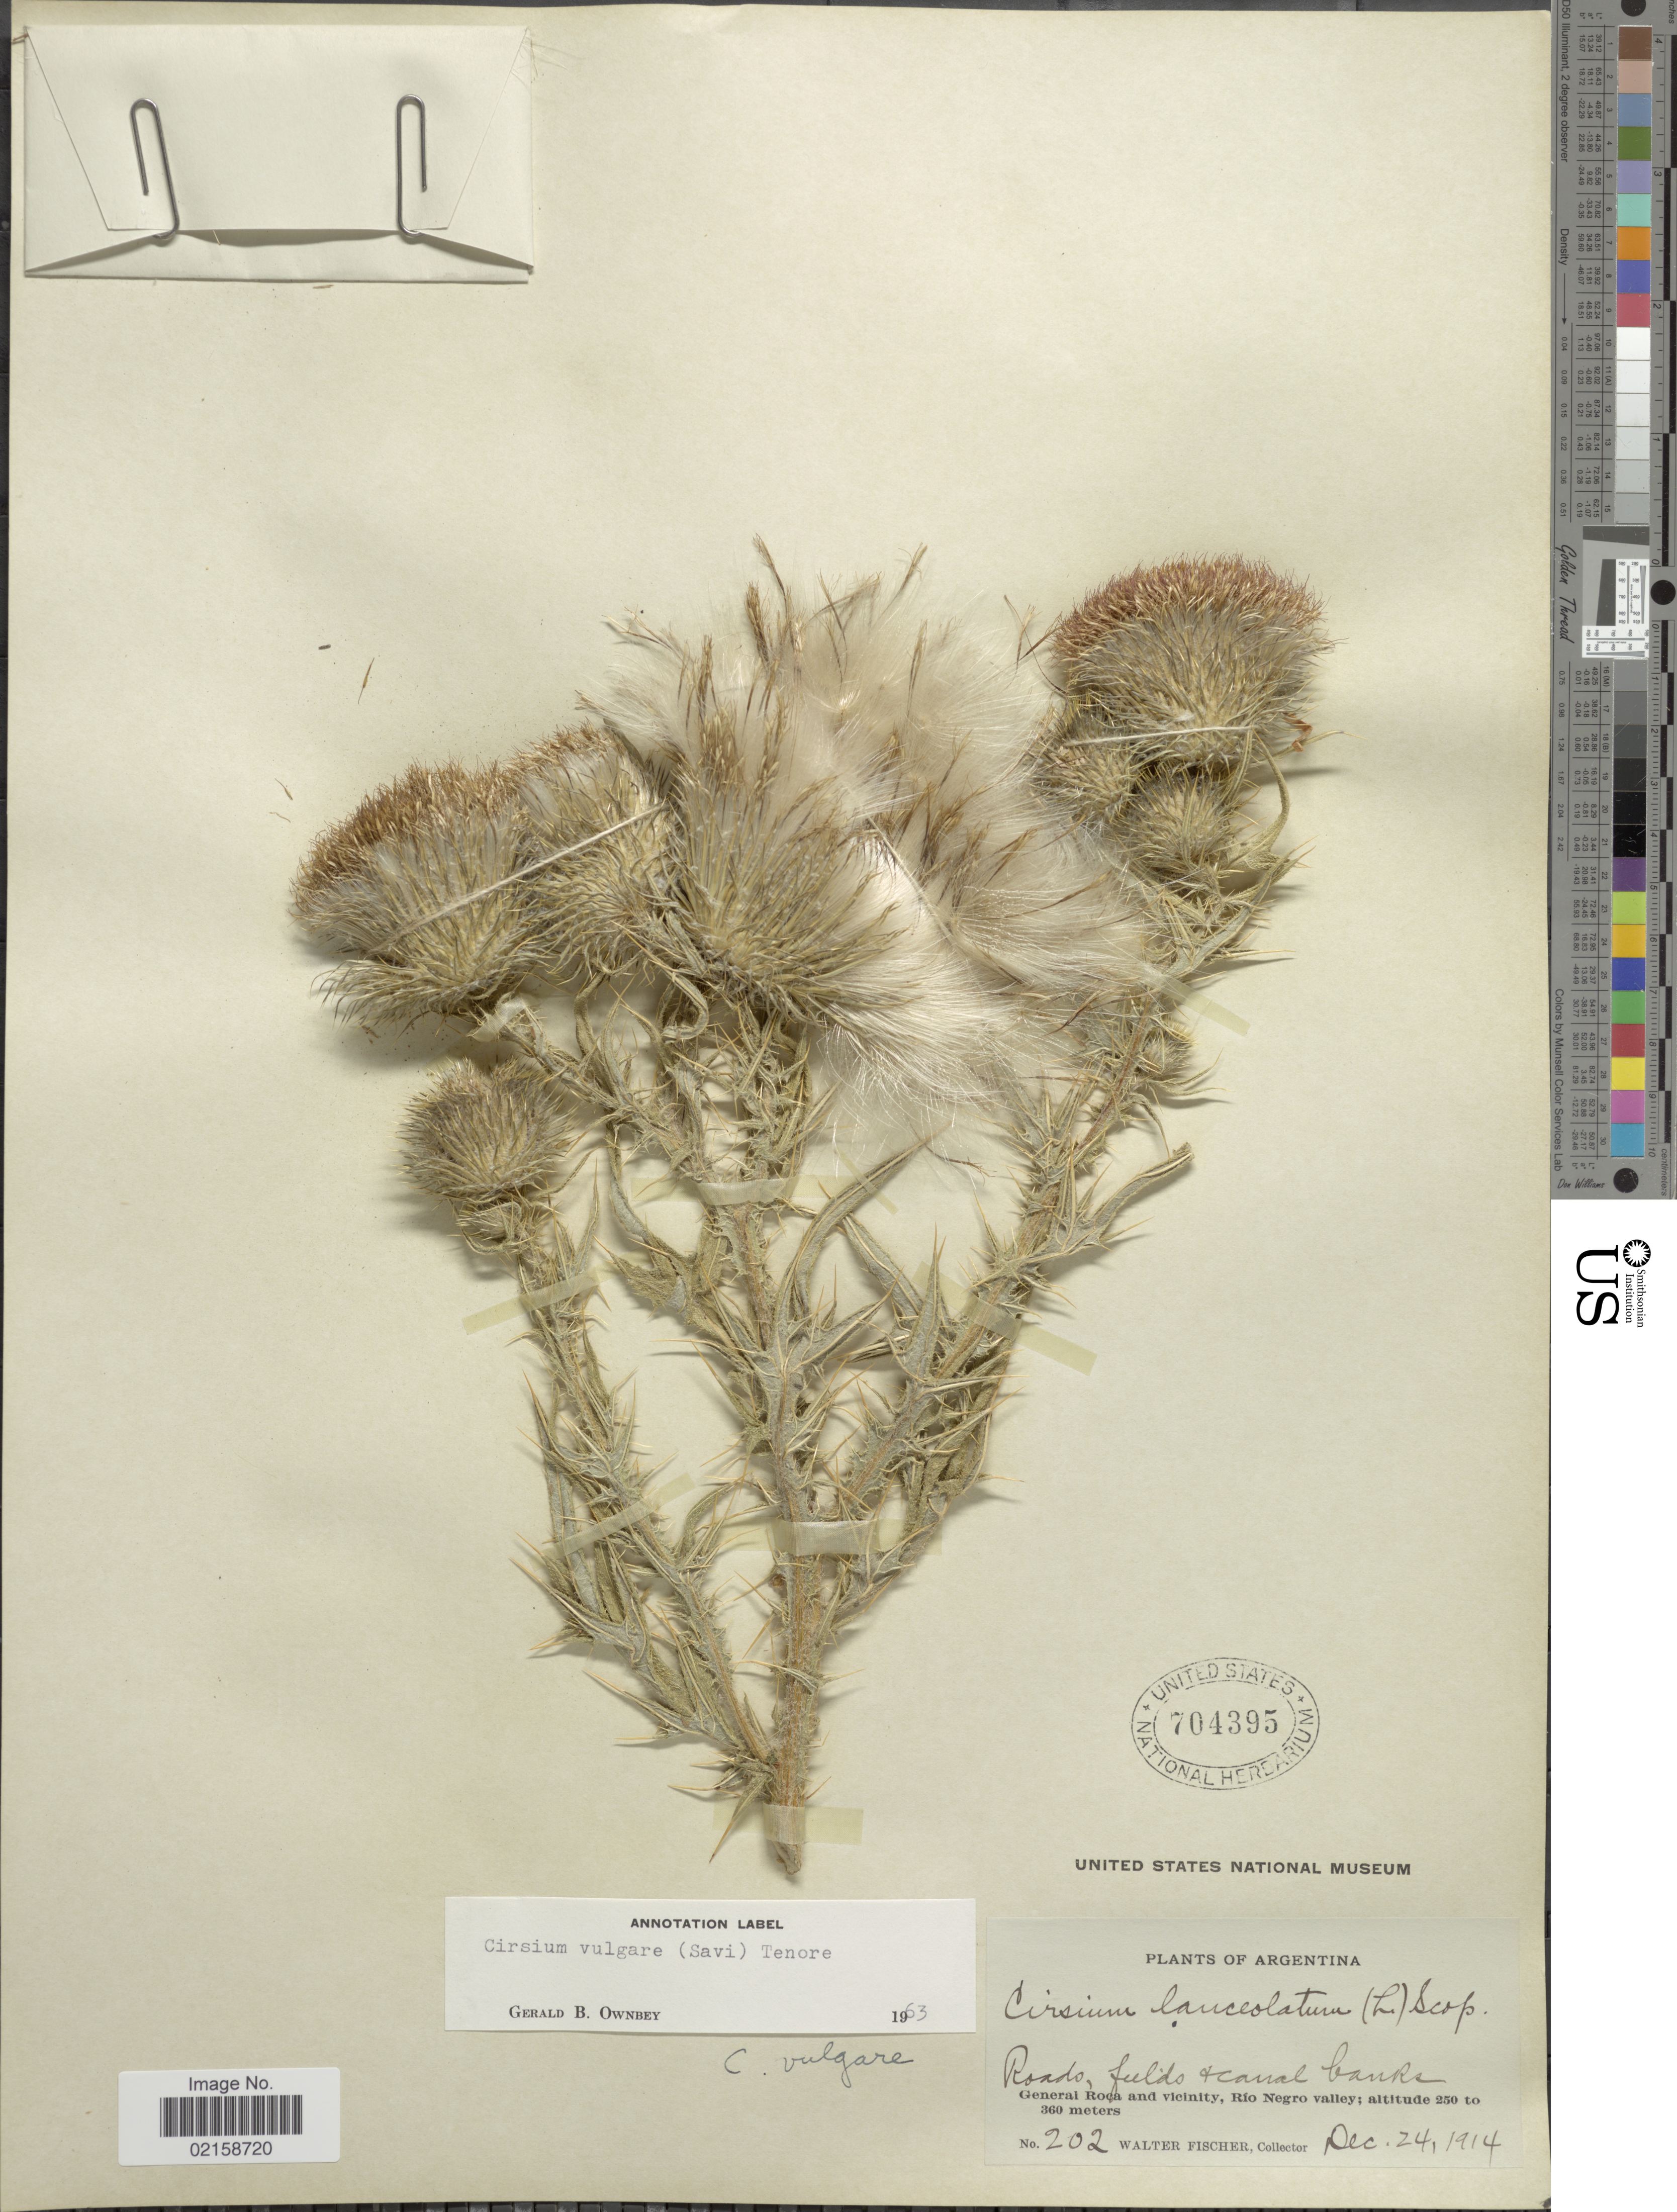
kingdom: Plantae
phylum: Tracheophyta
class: Magnoliopsida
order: Asterales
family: Asteraceae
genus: Cirsium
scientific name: Cirsium vulgare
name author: (Savi) Ten.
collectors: W. Fischer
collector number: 202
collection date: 1914-12-24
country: Argentina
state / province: Rio Negro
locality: Roads, fields + canal banks, General Roca and vicinity, Rio Negro valley.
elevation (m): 250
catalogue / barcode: US 704395